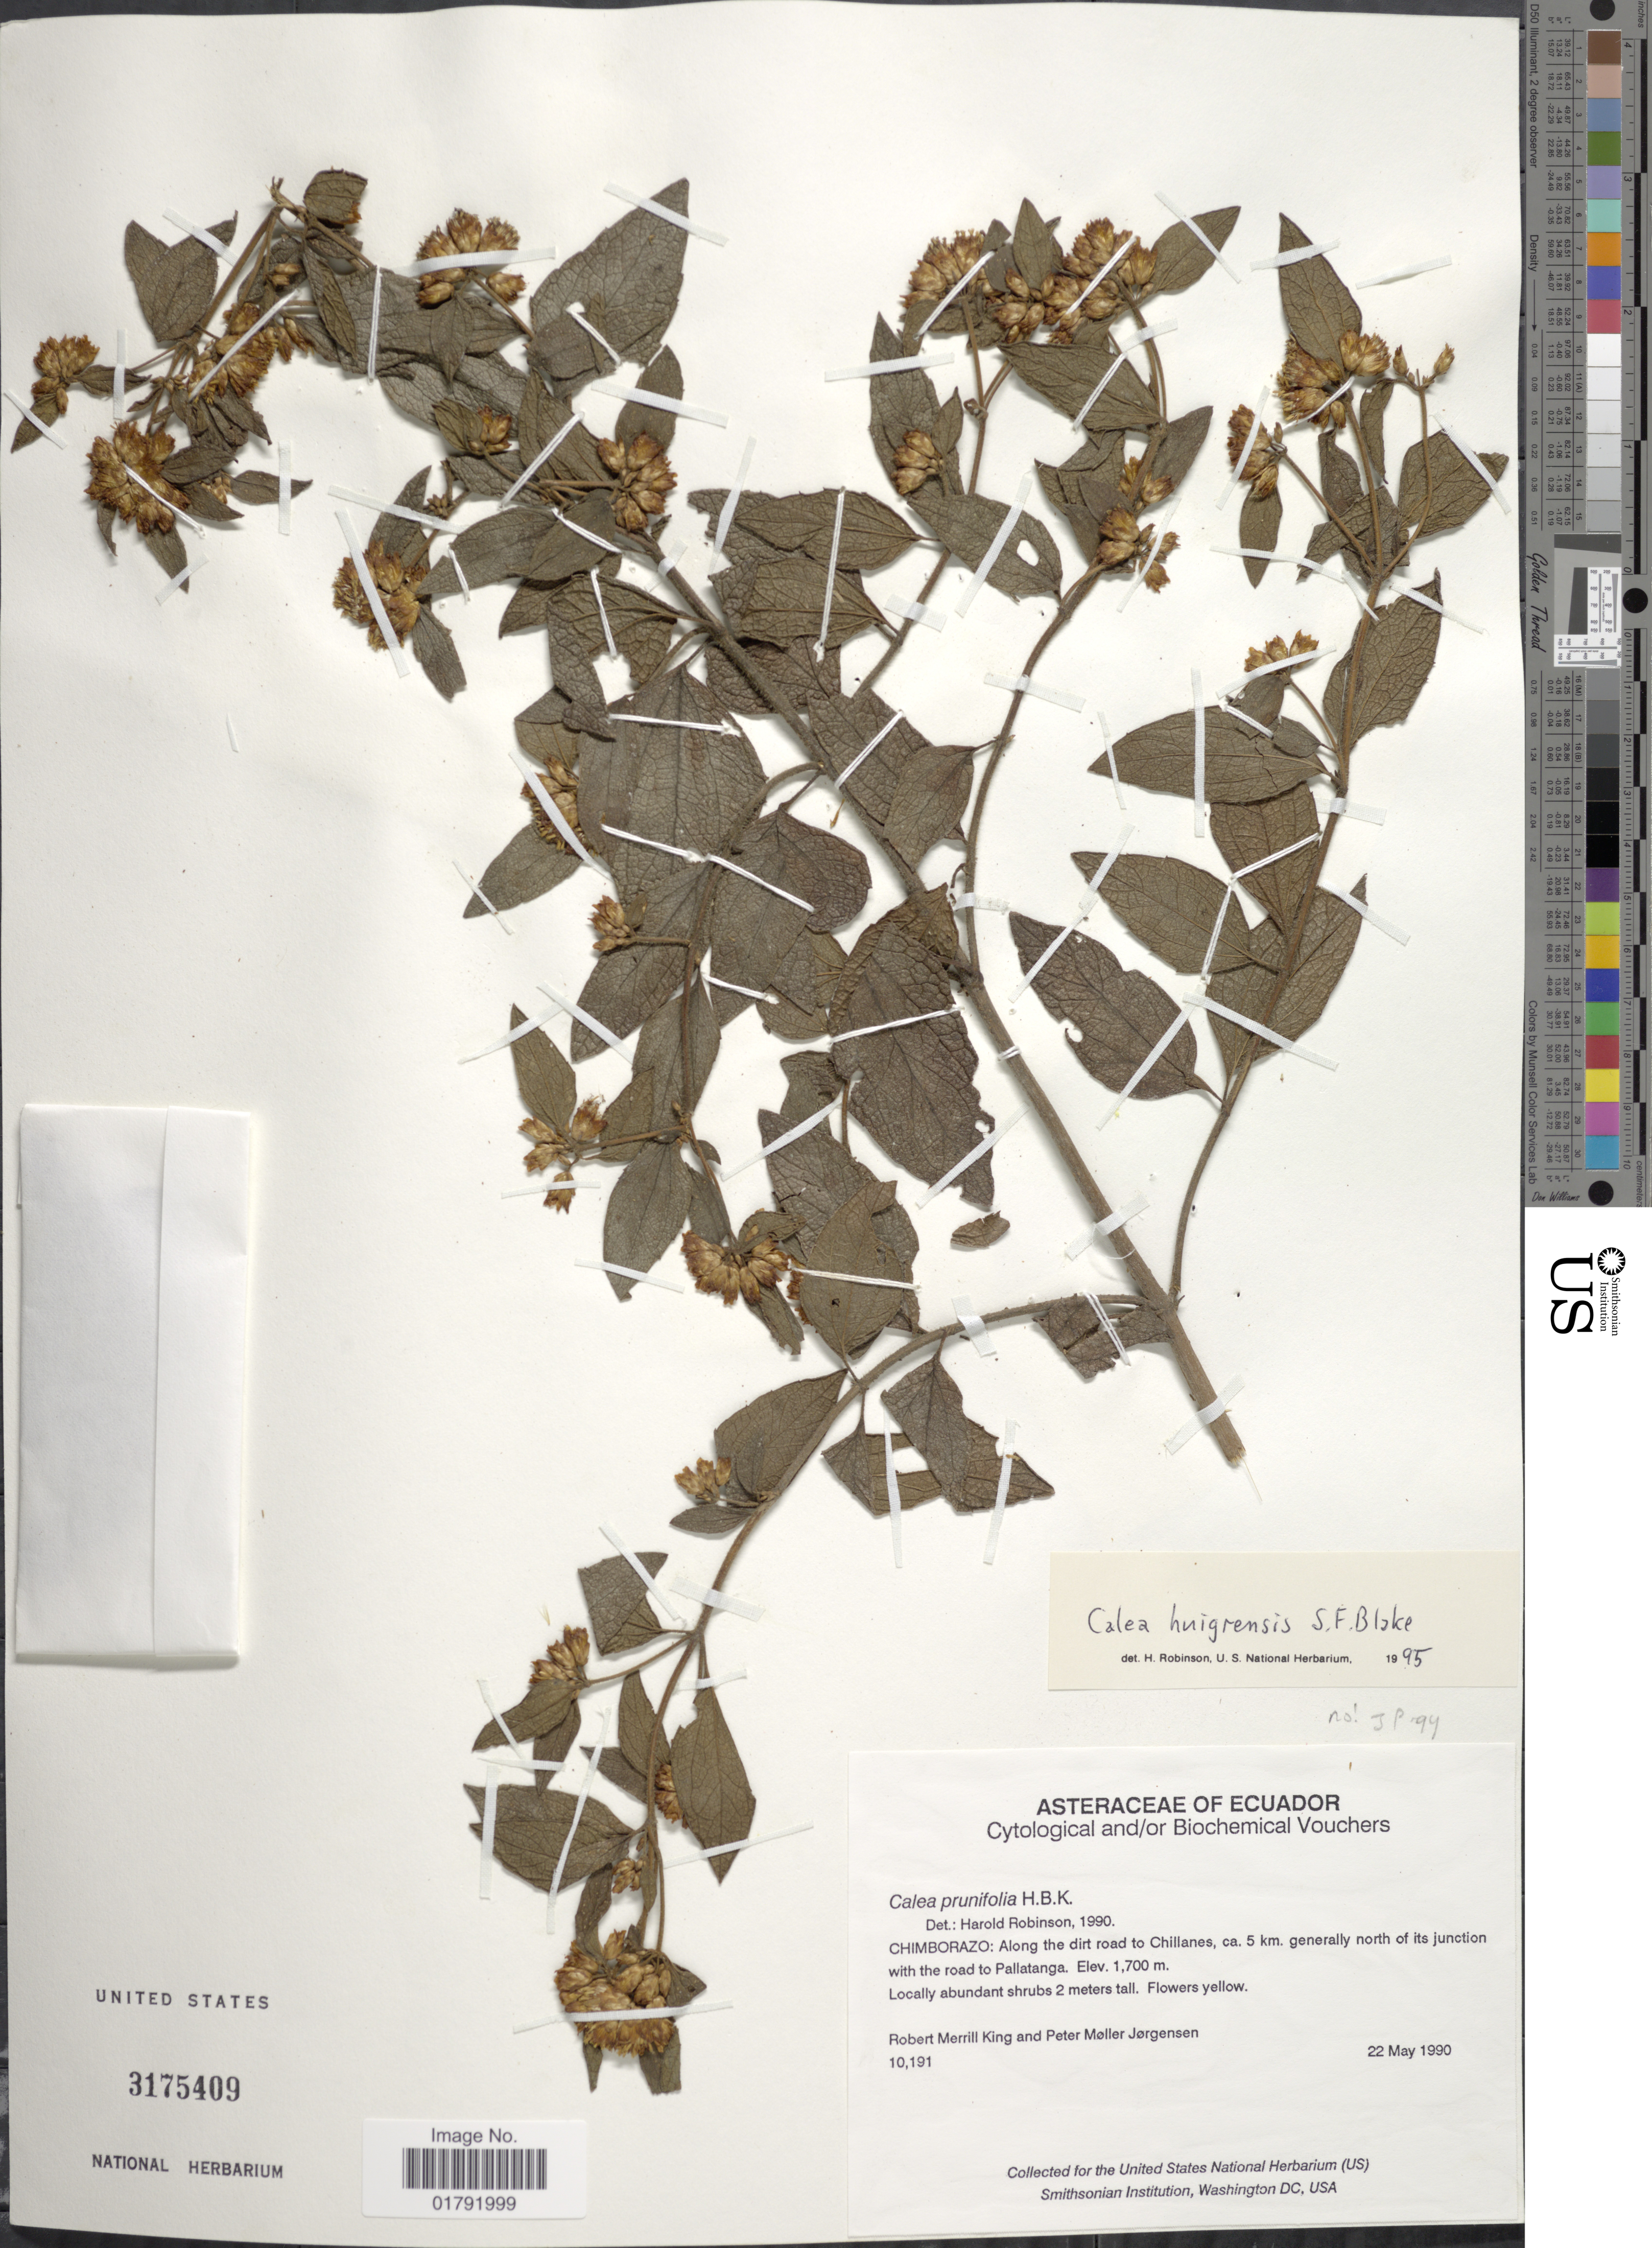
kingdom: Plantae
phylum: Tracheophyta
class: Magnoliopsida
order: Asterales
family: Asteraceae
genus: Calea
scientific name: Calea huigrensis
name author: S.F. Blake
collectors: R. M. King & P. M. Jørgensen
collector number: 10191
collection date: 1990-05-22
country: Ecuador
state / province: Chimborazo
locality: Along the dirt road to Chillanes, ca. 5 km. generally north of its junction with the road to Pallatanga.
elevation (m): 1700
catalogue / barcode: US 3175409